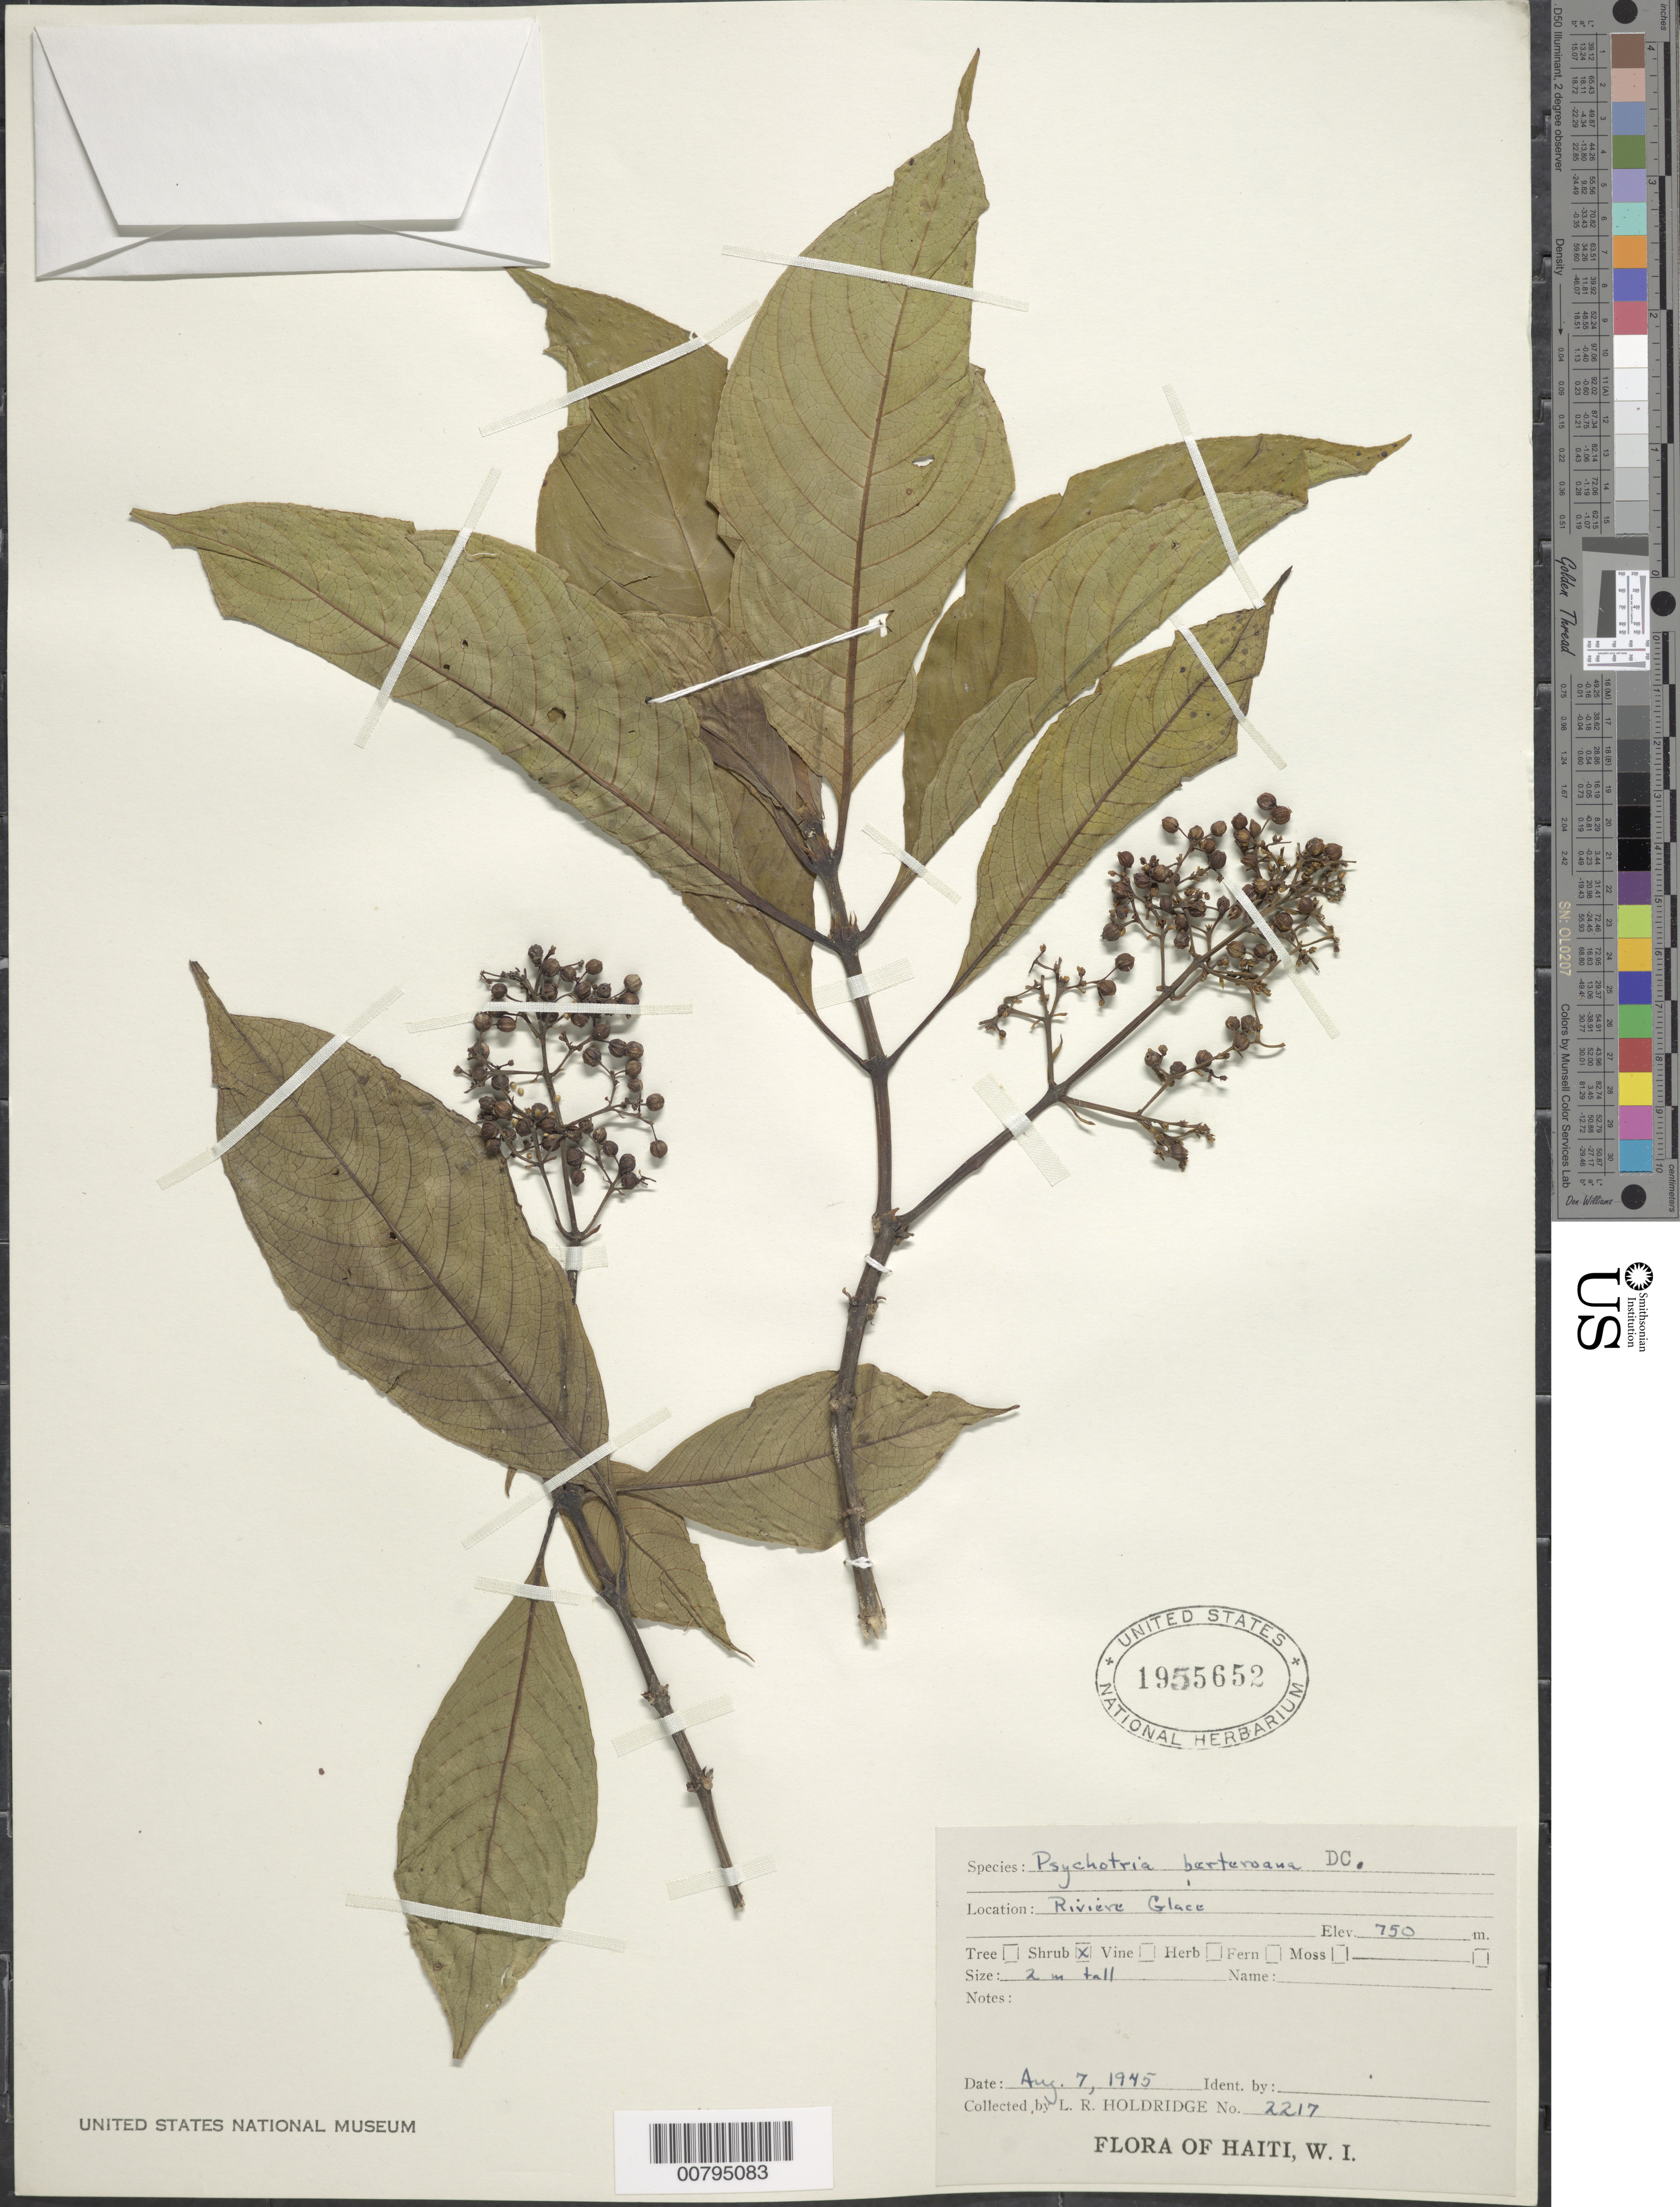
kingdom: Plantae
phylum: Tracheophyta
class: Magnoliopsida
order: Gentianales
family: Rubiaceae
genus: Psychotria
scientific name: Psychotria berteroana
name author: DC.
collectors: L. Holdridge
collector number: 2217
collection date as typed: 07 Aug 1945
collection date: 1945-08-07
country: Haiti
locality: Riviere Glace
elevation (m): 750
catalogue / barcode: US 1955652